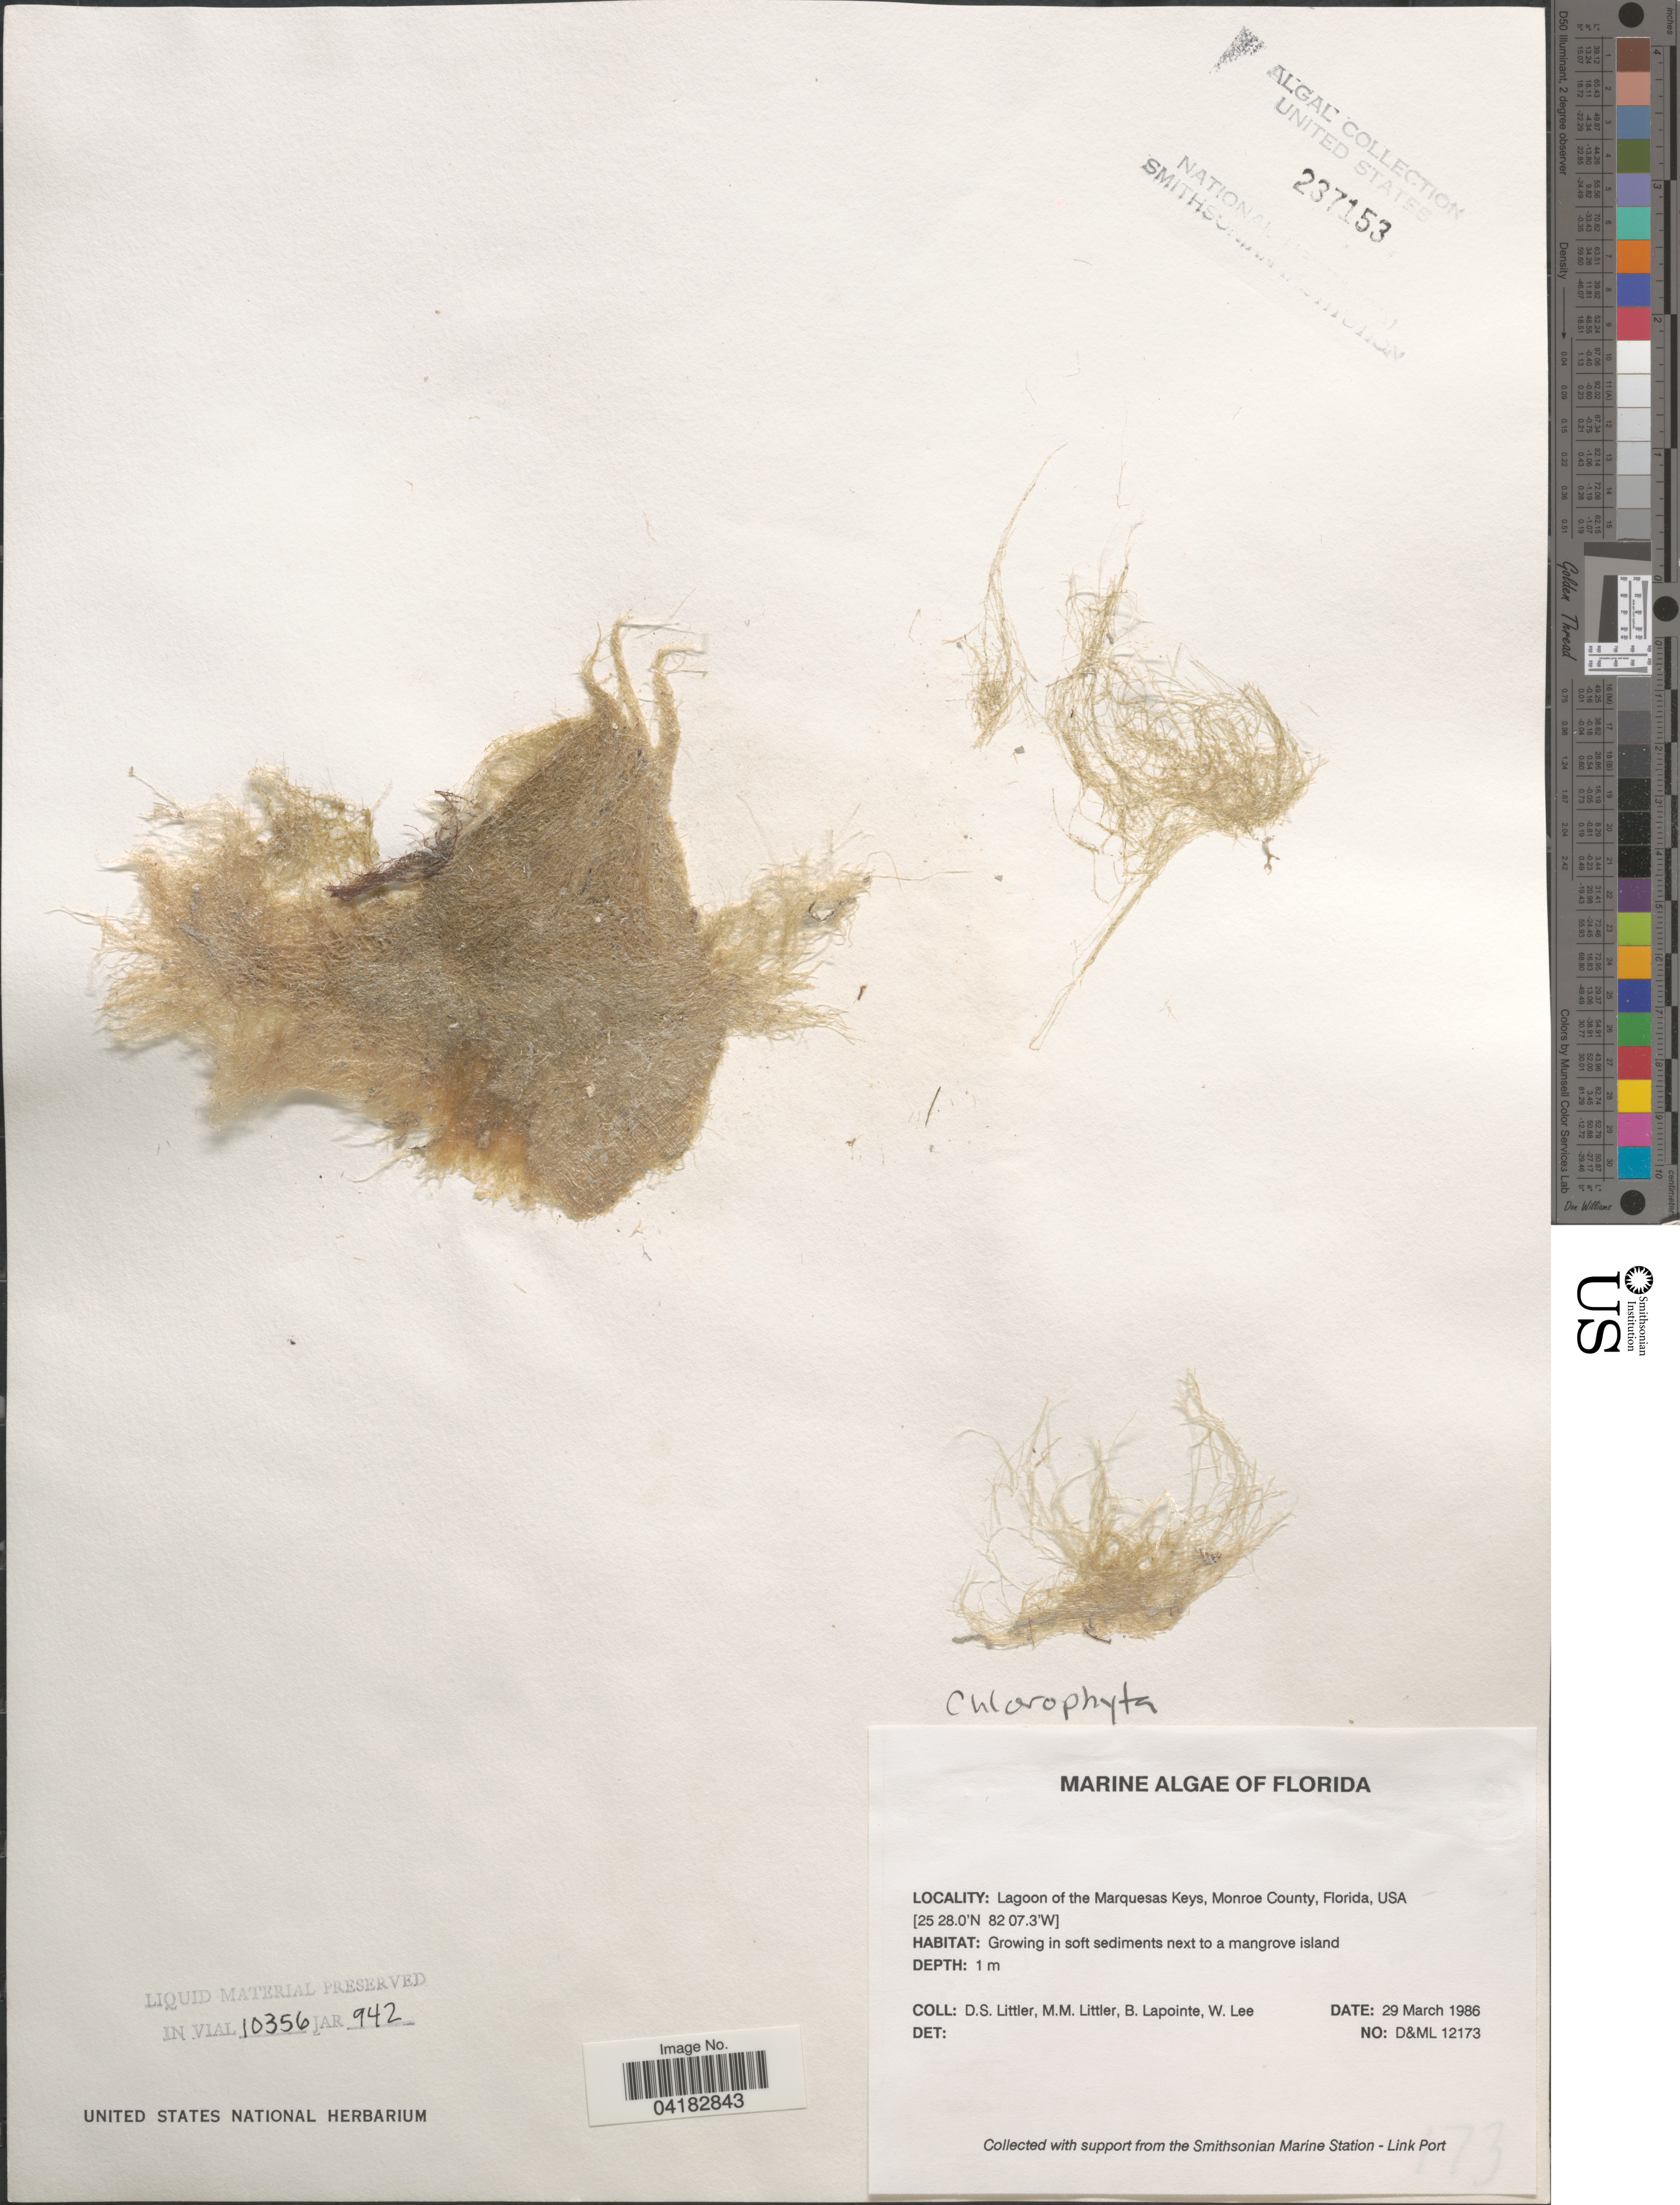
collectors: D. S. Littler, B. Lapointe & W. Lee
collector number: D&ML12173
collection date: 1986-03-29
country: United States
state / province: Florida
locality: Lagoon of the Marquesas Keys, Monroe County.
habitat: Growing in soft sediments next to a mangrove island.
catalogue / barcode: US 237153